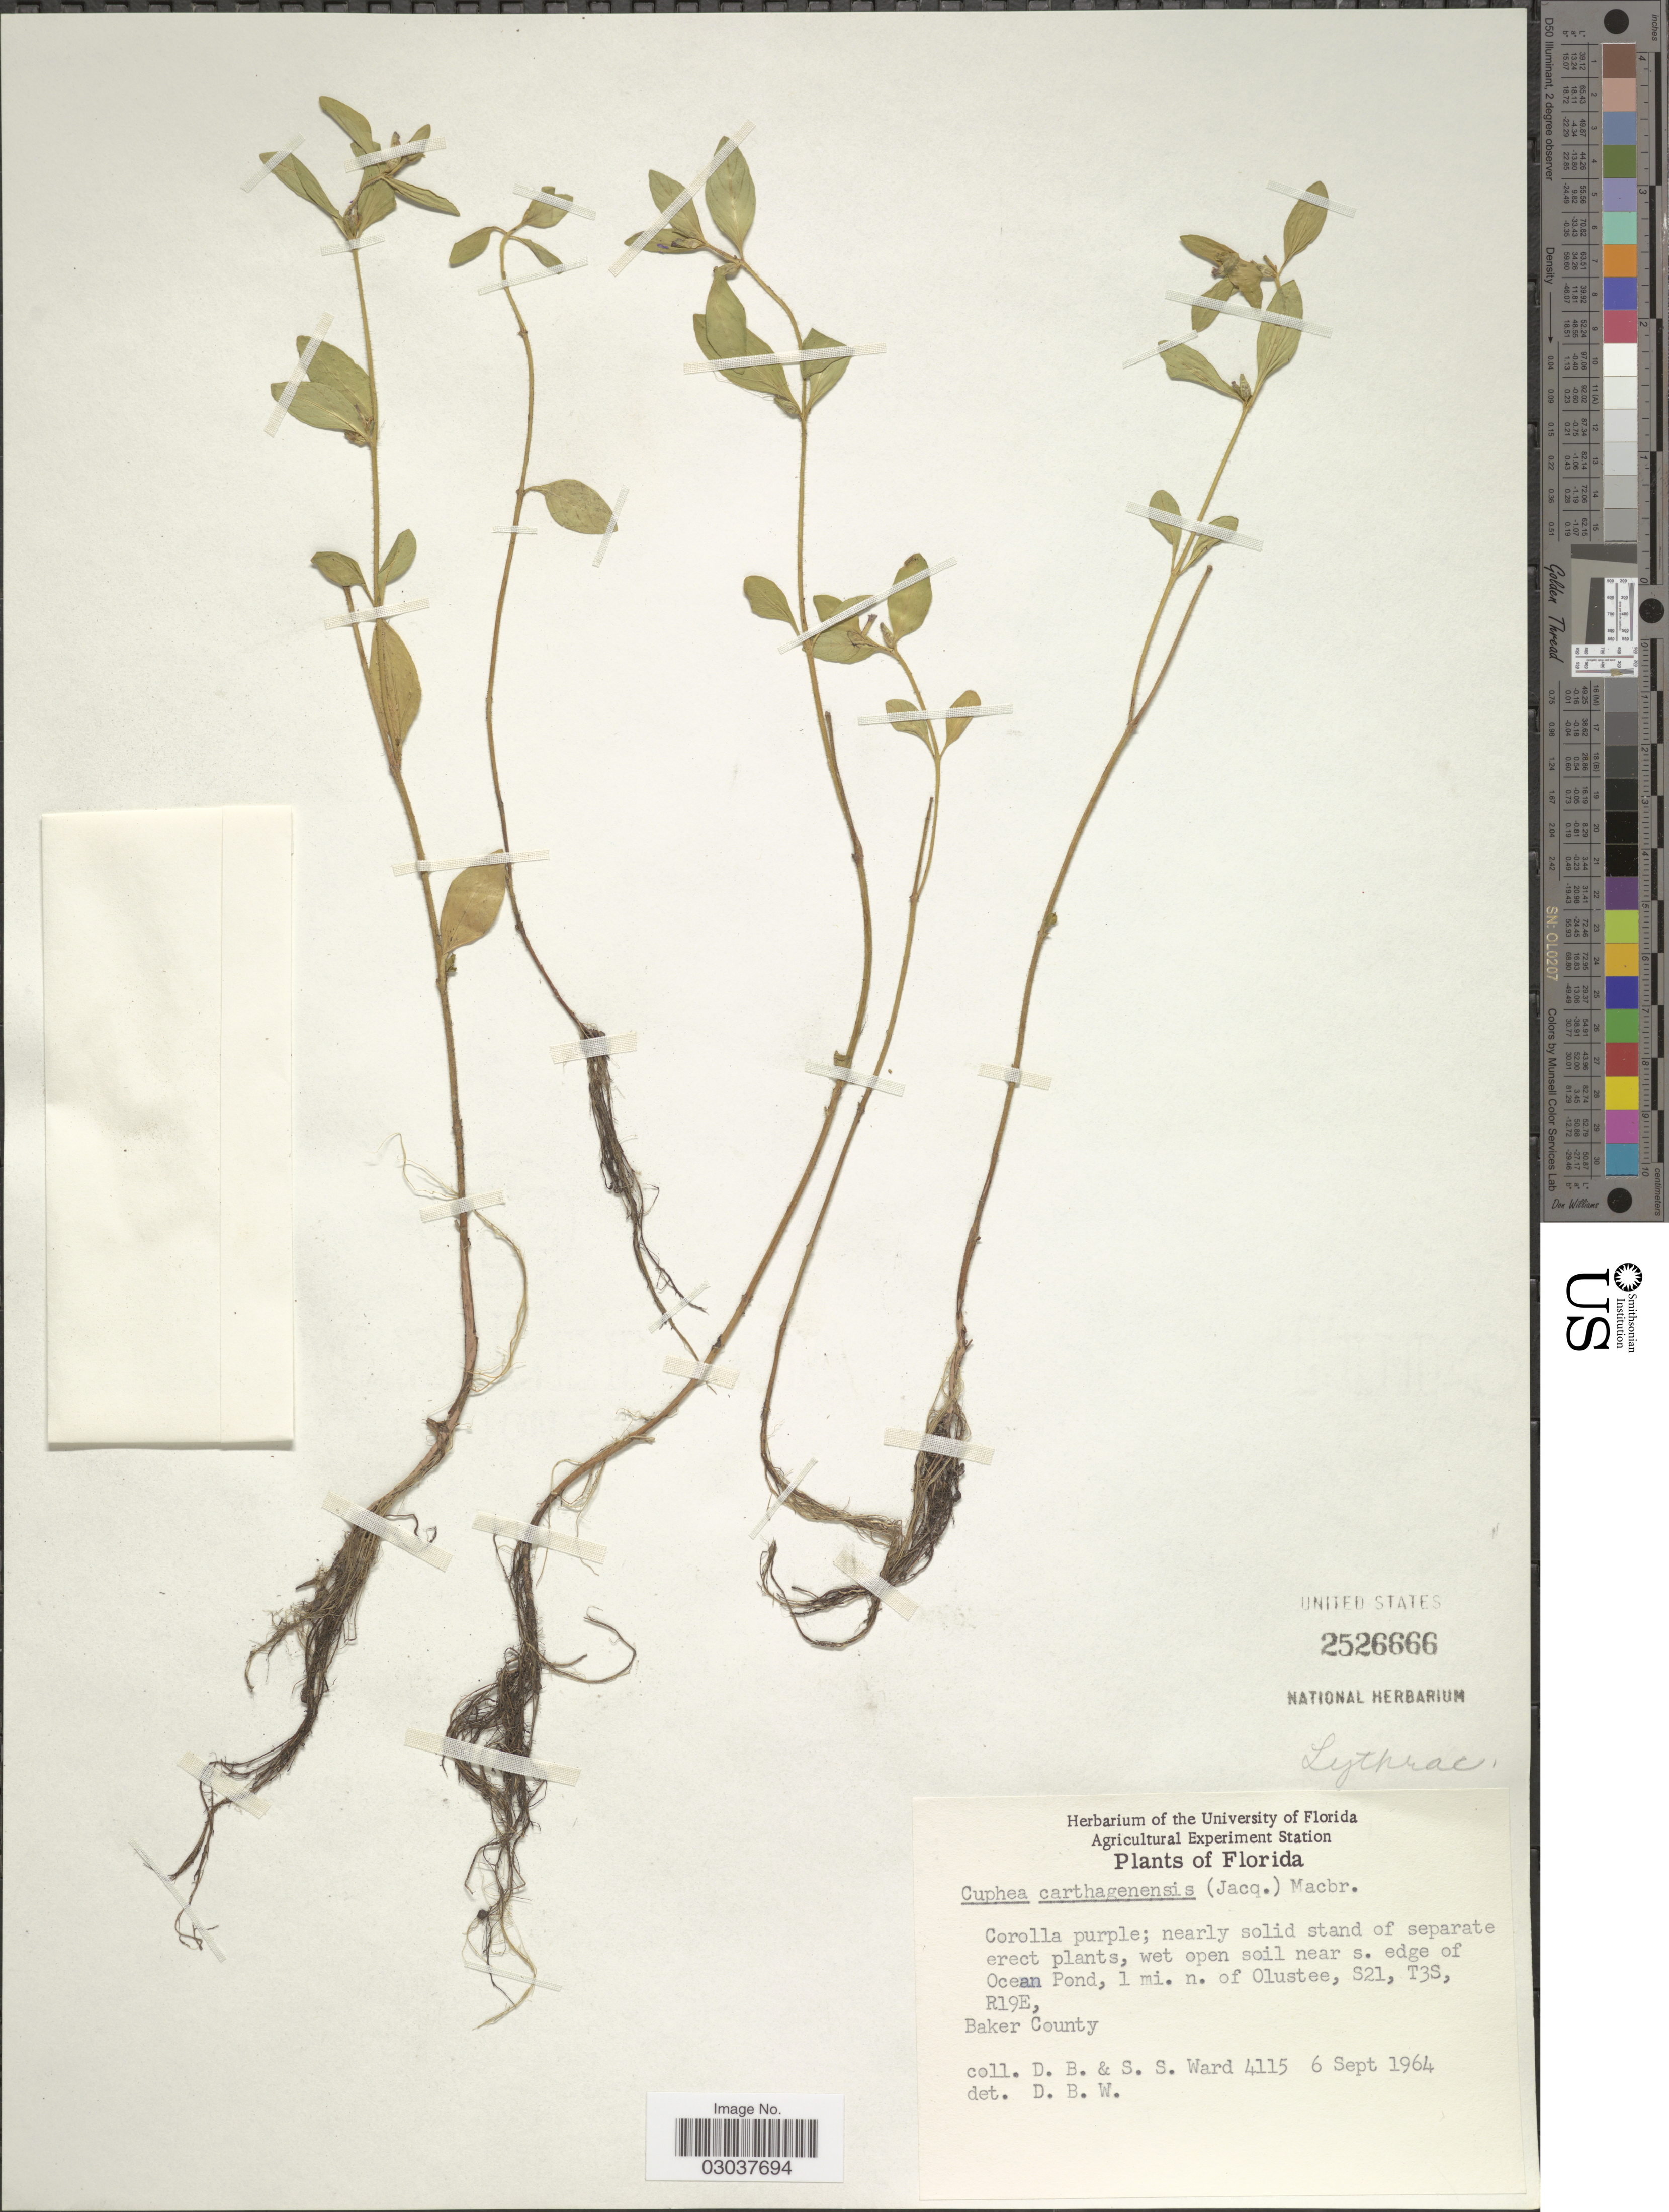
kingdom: Plantae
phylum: Tracheophyta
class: Magnoliopsida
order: Myrtales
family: Lythraceae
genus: Cuphea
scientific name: Cuphea carthagenensis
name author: (Jacq.) J.F. Macbr.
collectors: D. B. Ward & S. S. Ward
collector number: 4115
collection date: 1964-09-06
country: United States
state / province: Florida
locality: Wet open soil near s. edge of Ocean Pond, 1 mi. n. of Olustee, S21, T3S, R19E, Baker County.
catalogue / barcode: US 2526666